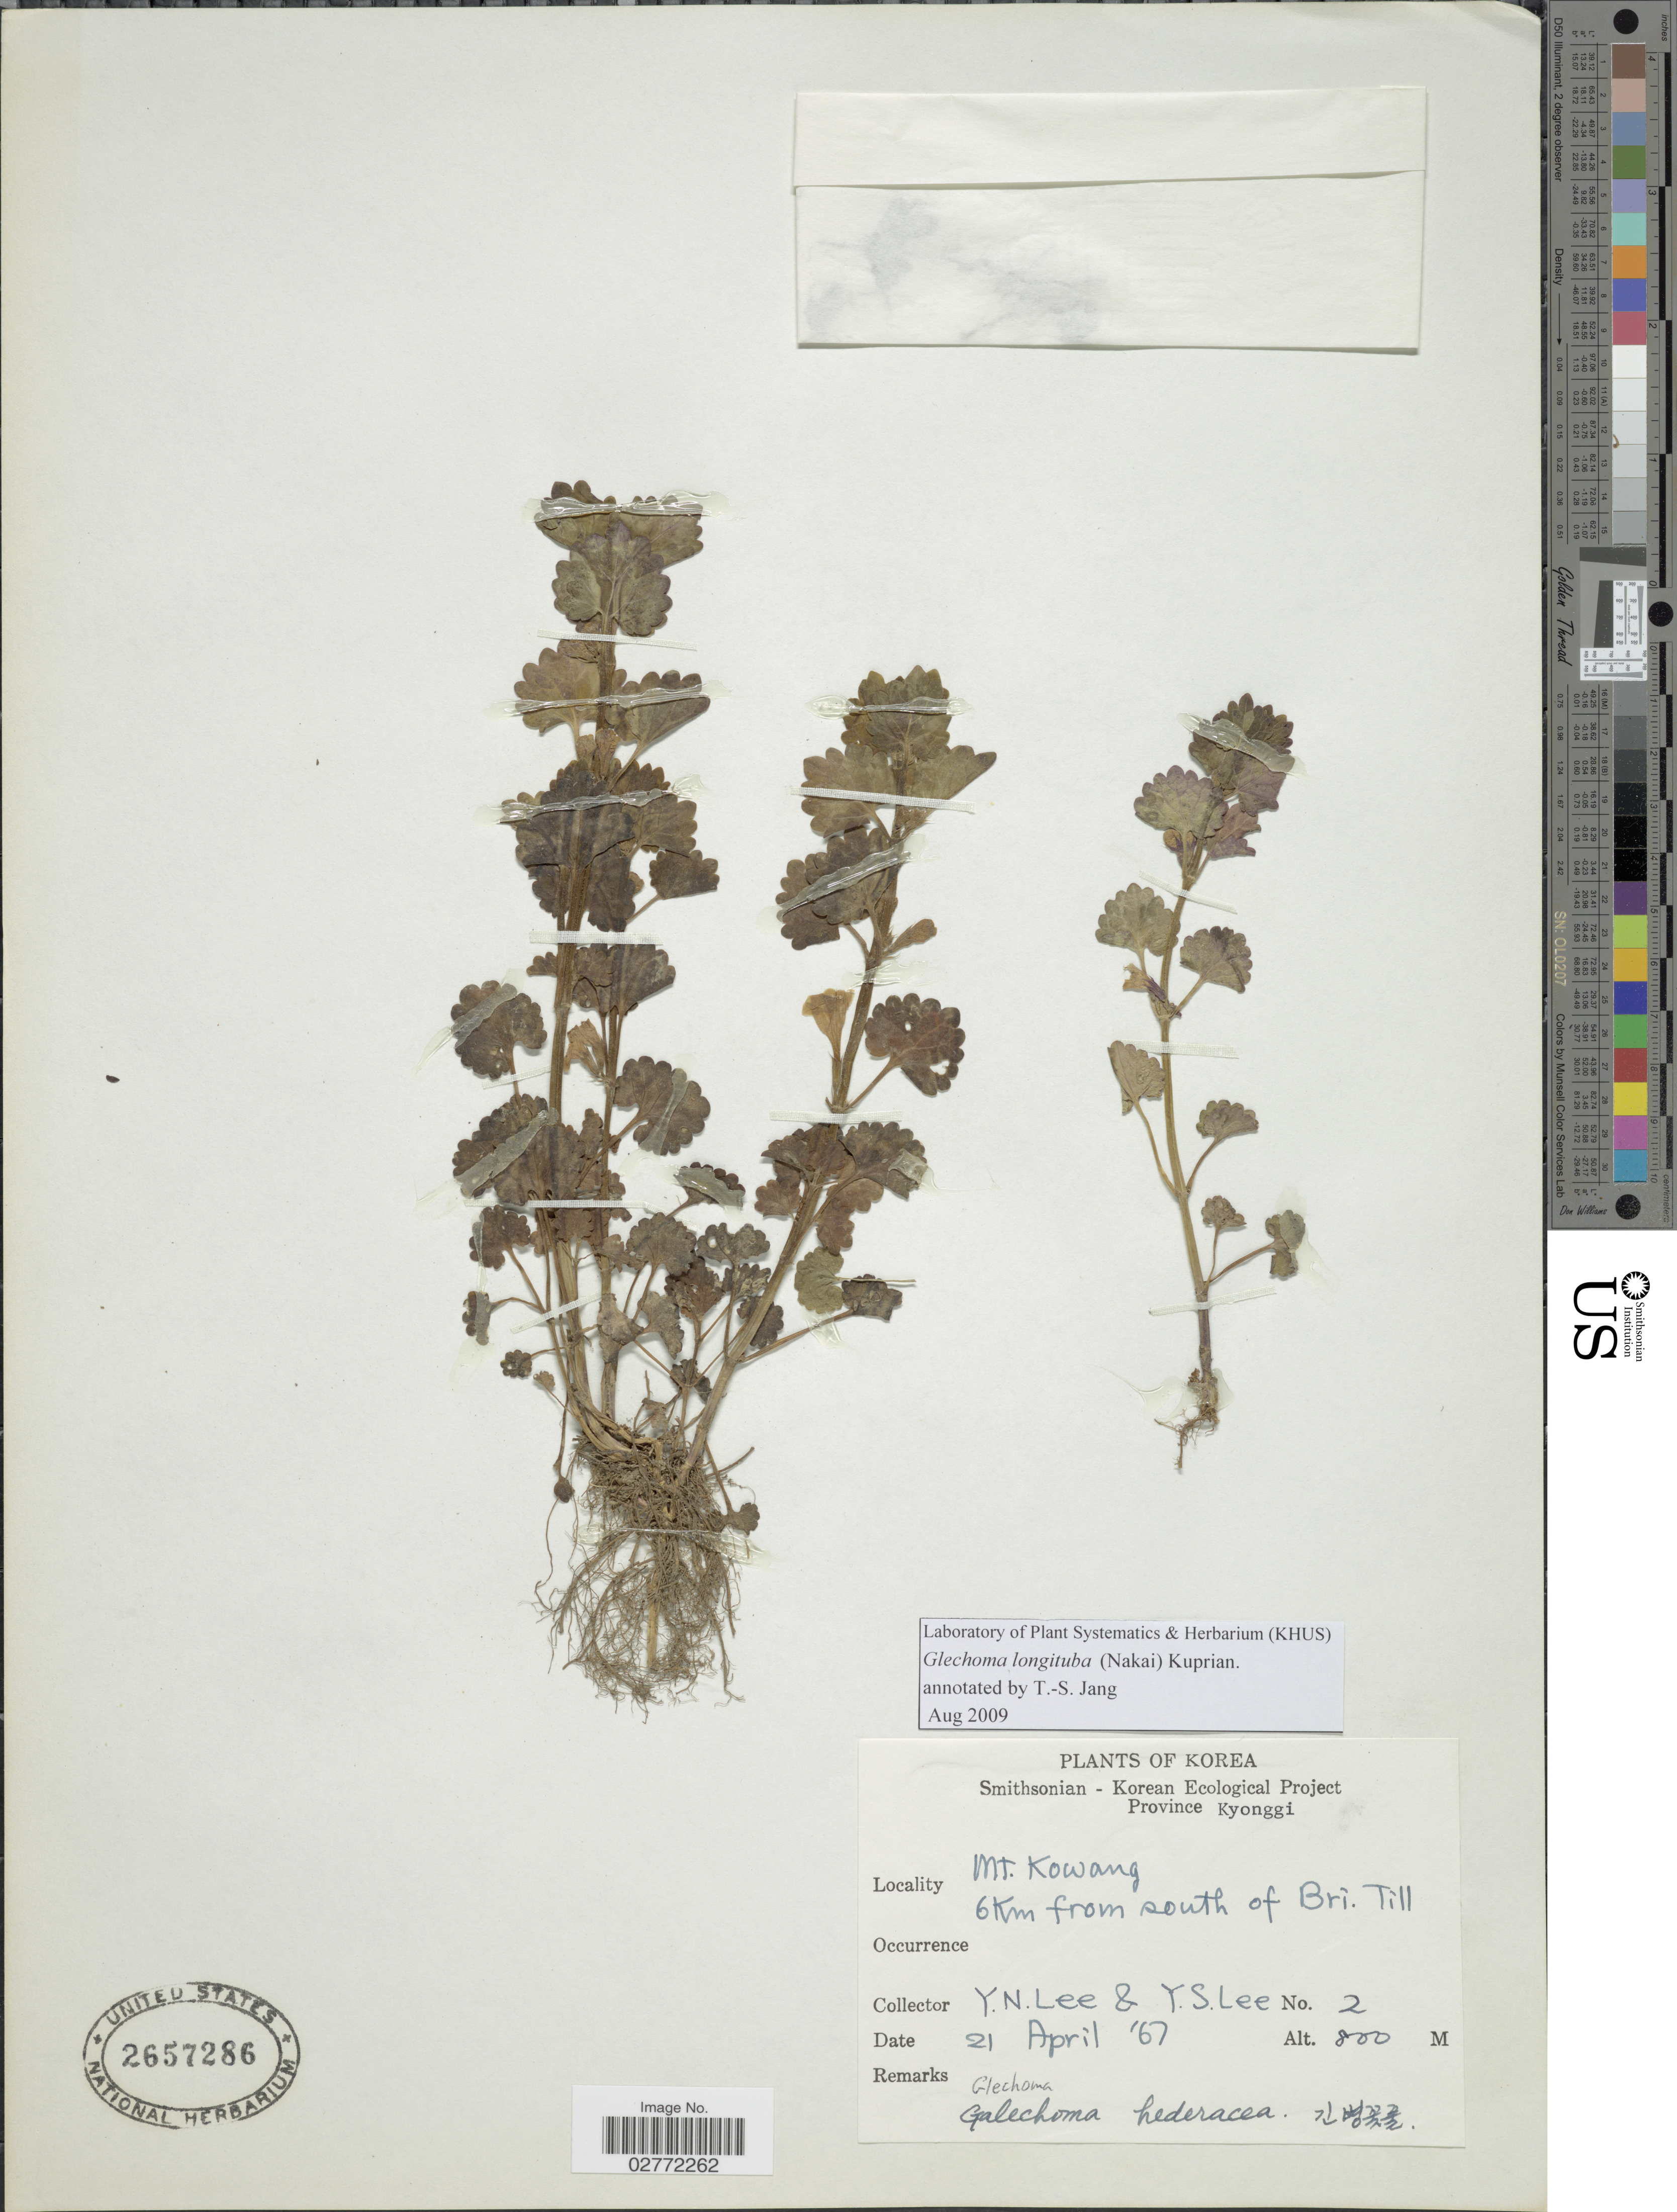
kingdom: Plantae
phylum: Tracheophyta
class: Magnoliopsida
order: Lamiales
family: Lamiaceae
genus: Glechoma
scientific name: Glechoma longituba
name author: (Nakai) Kuprian.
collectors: Y. N. Lee & Y. S. Lee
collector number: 2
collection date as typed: Transcribed d/m/y: 21/4/67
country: South Korea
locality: Province Kyonggi. Mt. Kowang. 6 Km from south of Bri. Till.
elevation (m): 800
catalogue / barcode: US 2657286